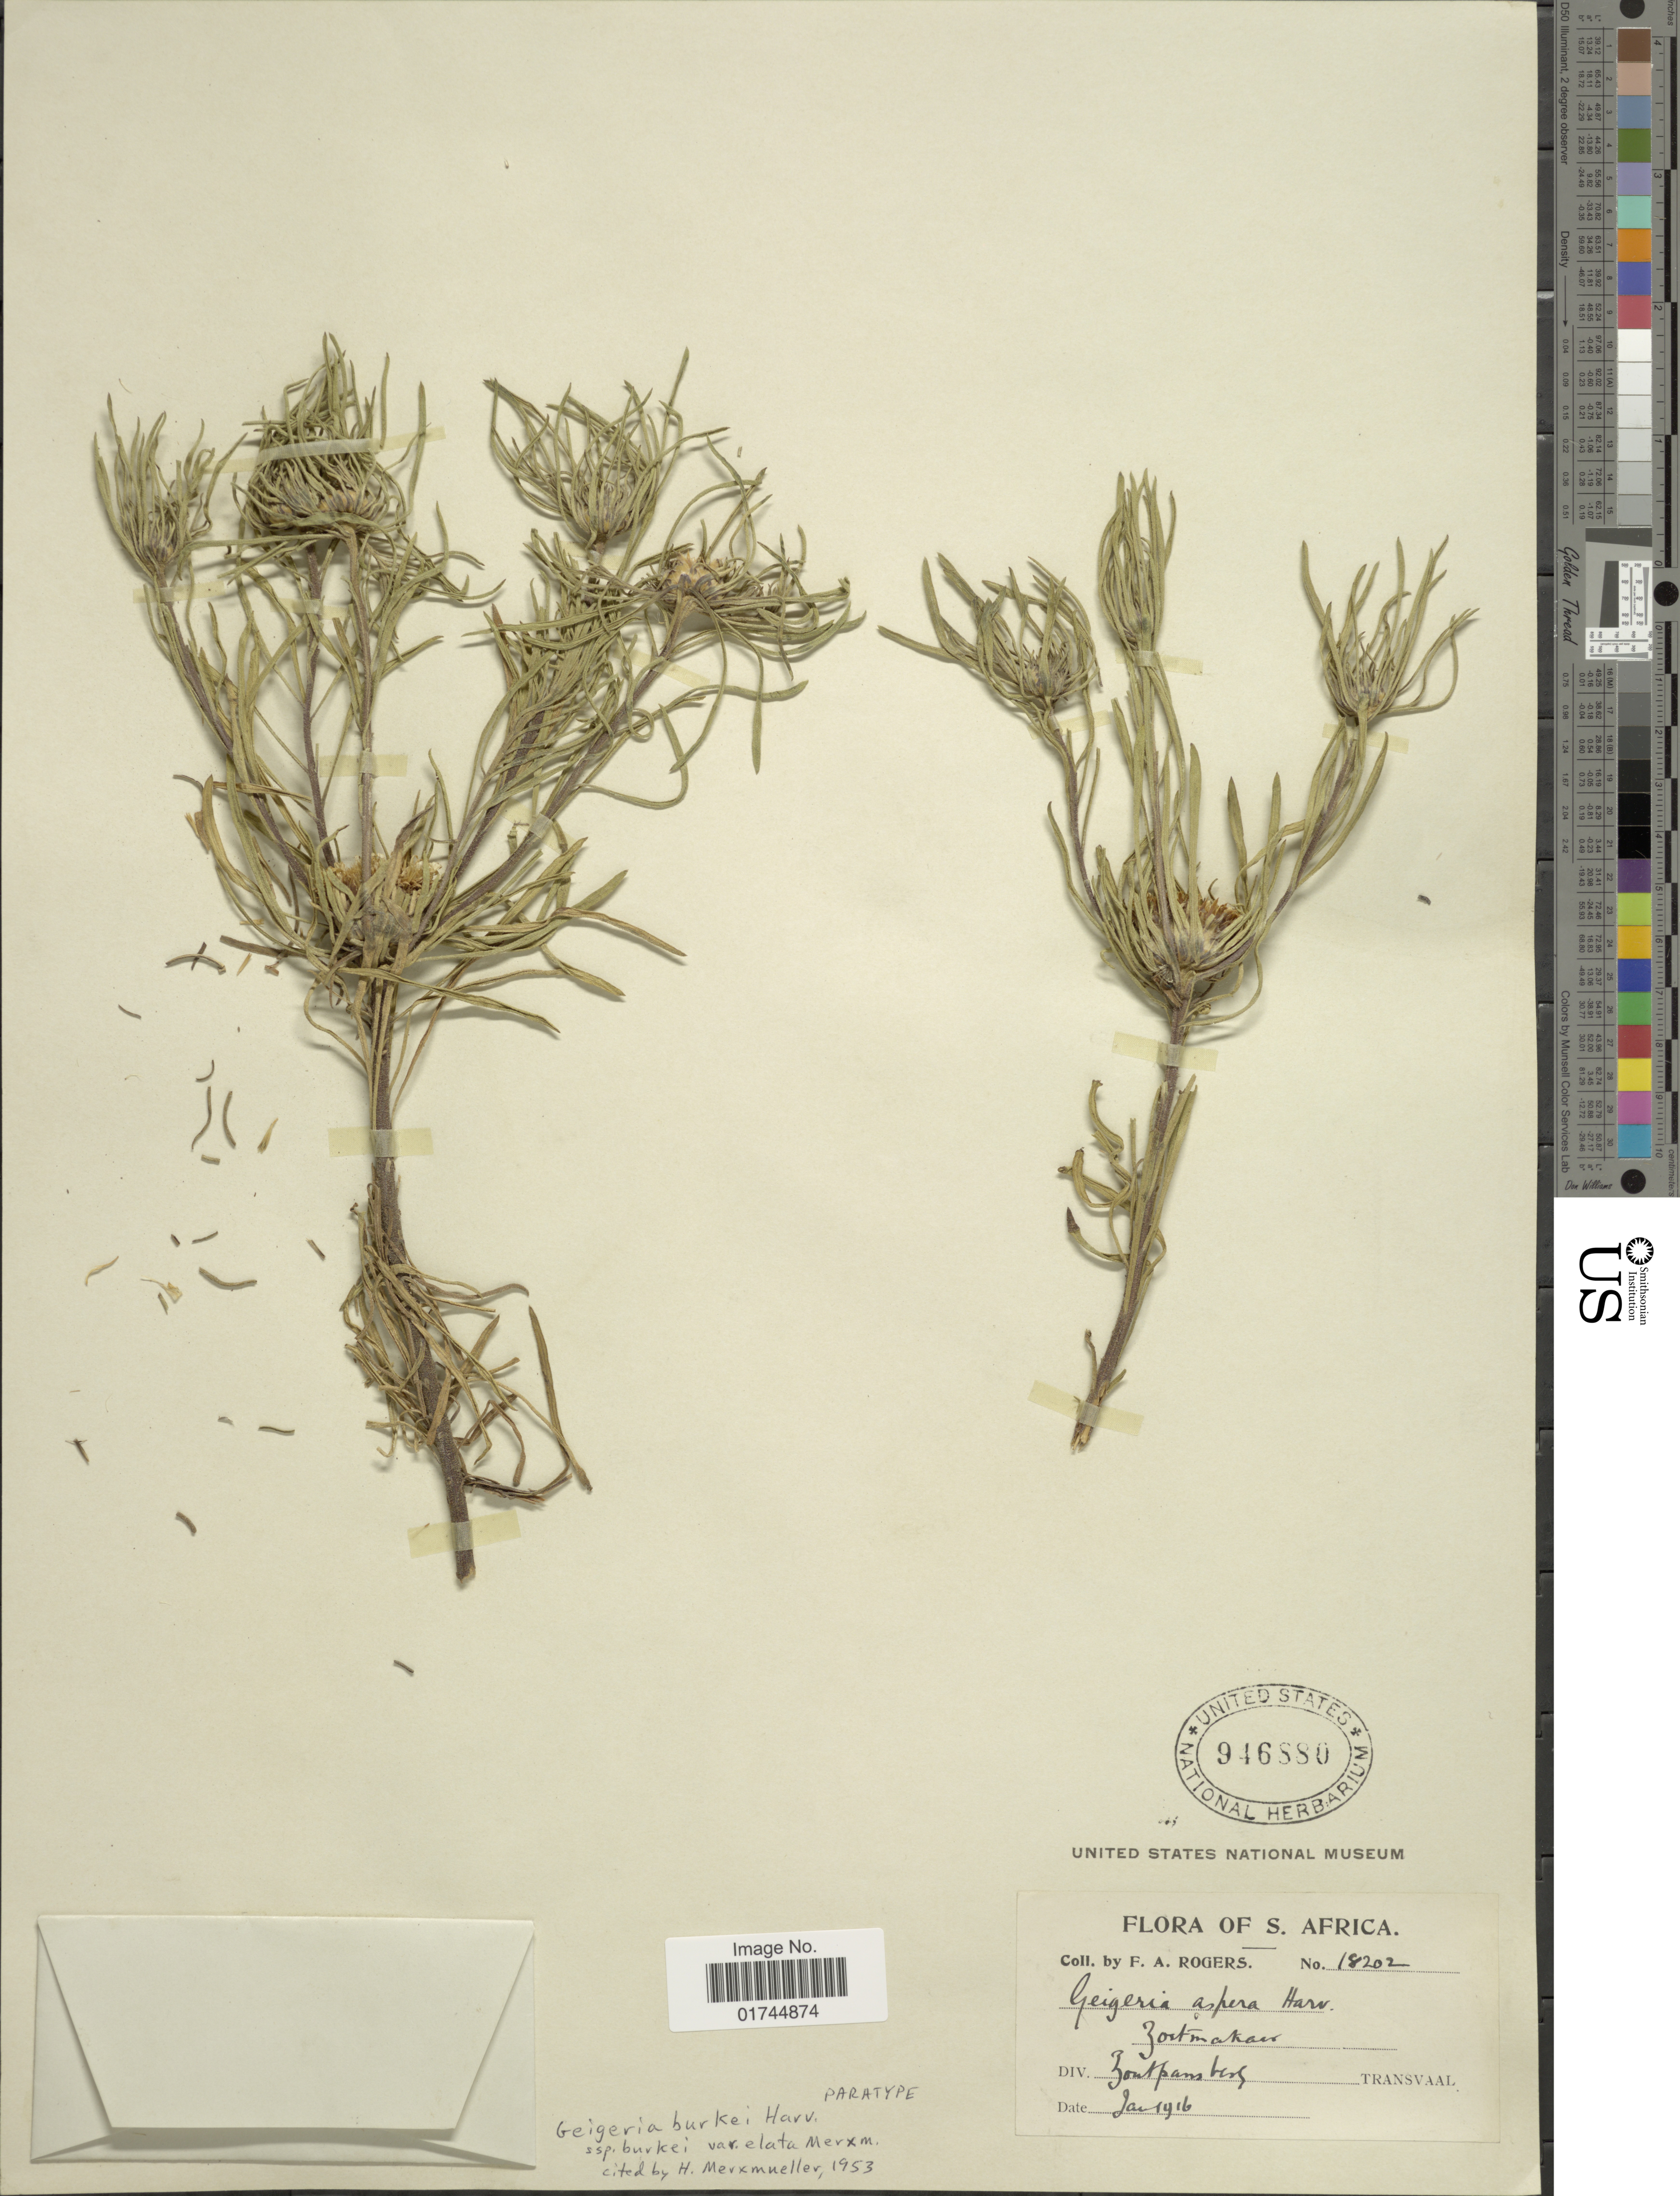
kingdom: Plantae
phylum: Tracheophyta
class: Magnoliopsida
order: Asterales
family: Asteraceae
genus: Geigeria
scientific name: Geigeria burkei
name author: Harv.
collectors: F. A. Rogers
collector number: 18202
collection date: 1916-01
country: Namibia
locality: Div. Zoutpansberg, Transvaal.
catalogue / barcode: US 946880